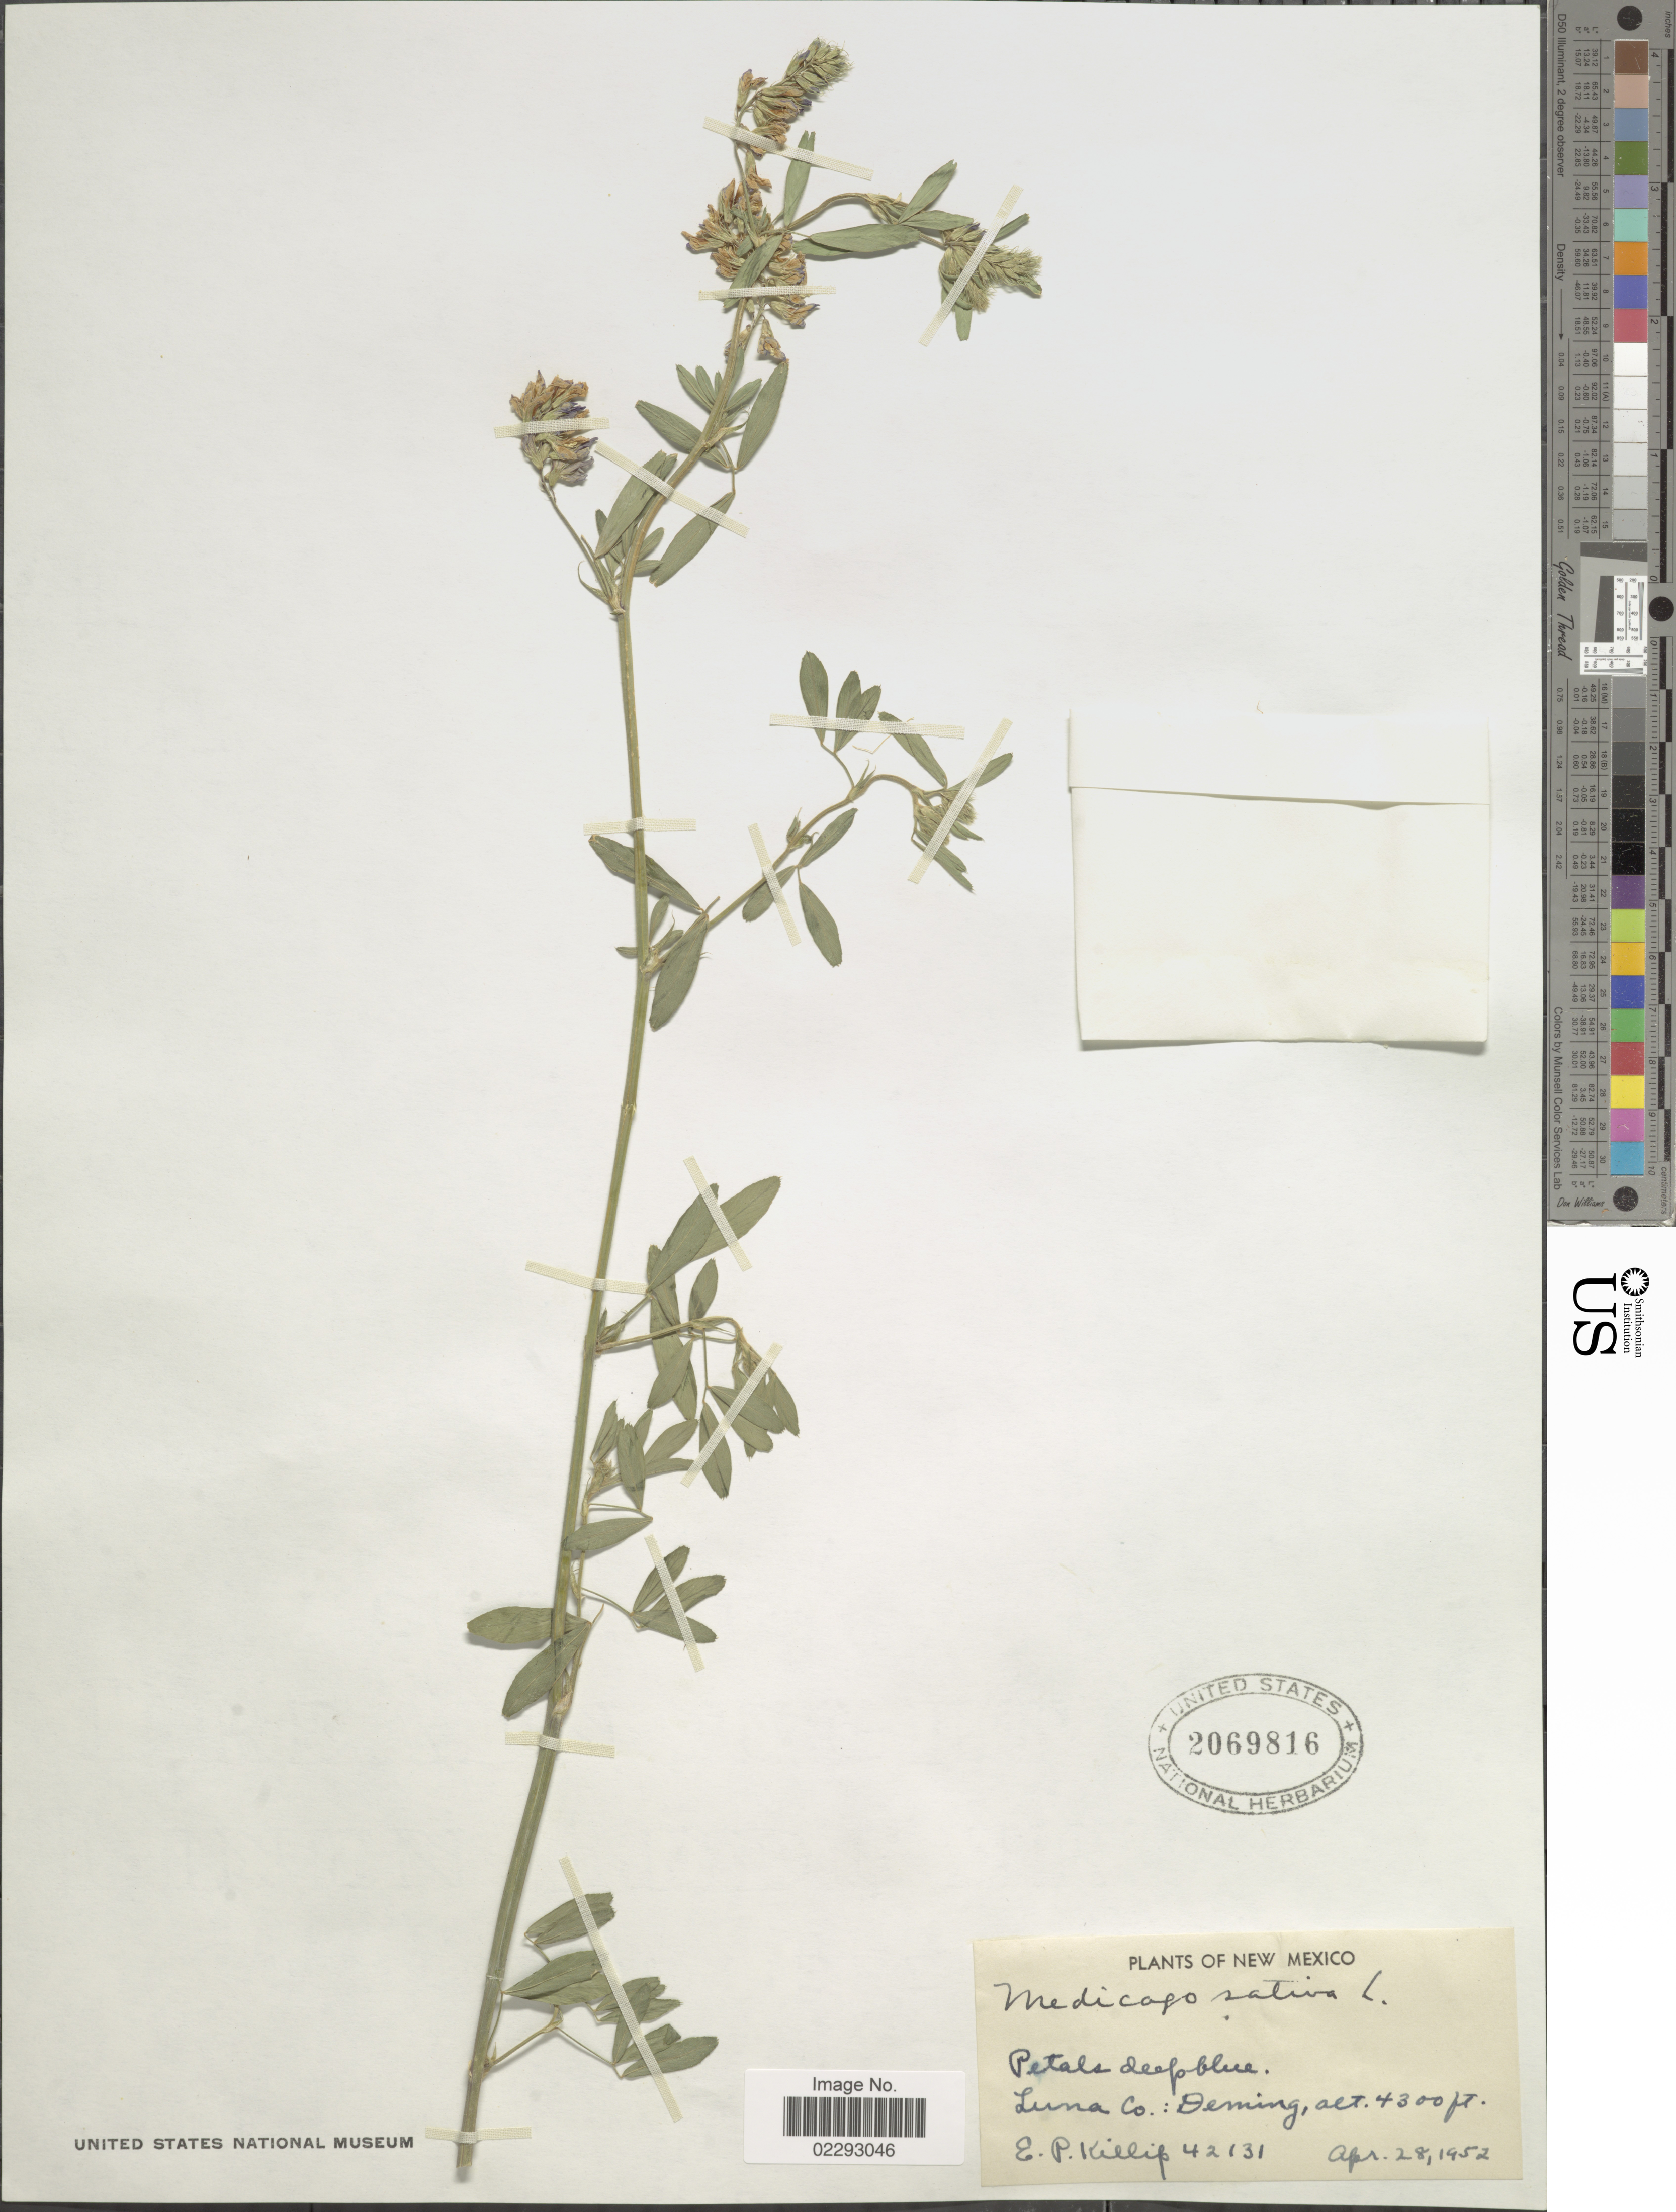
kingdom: Plantae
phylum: Tracheophyta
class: Magnoliopsida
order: Fabales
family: Fabaceae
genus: Medicago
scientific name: Medicago sativa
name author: L.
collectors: E. P. Killip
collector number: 42131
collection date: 1952-04-28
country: United States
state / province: New Mexico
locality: Luna Co.: Deming.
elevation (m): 1311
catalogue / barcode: US 2069816